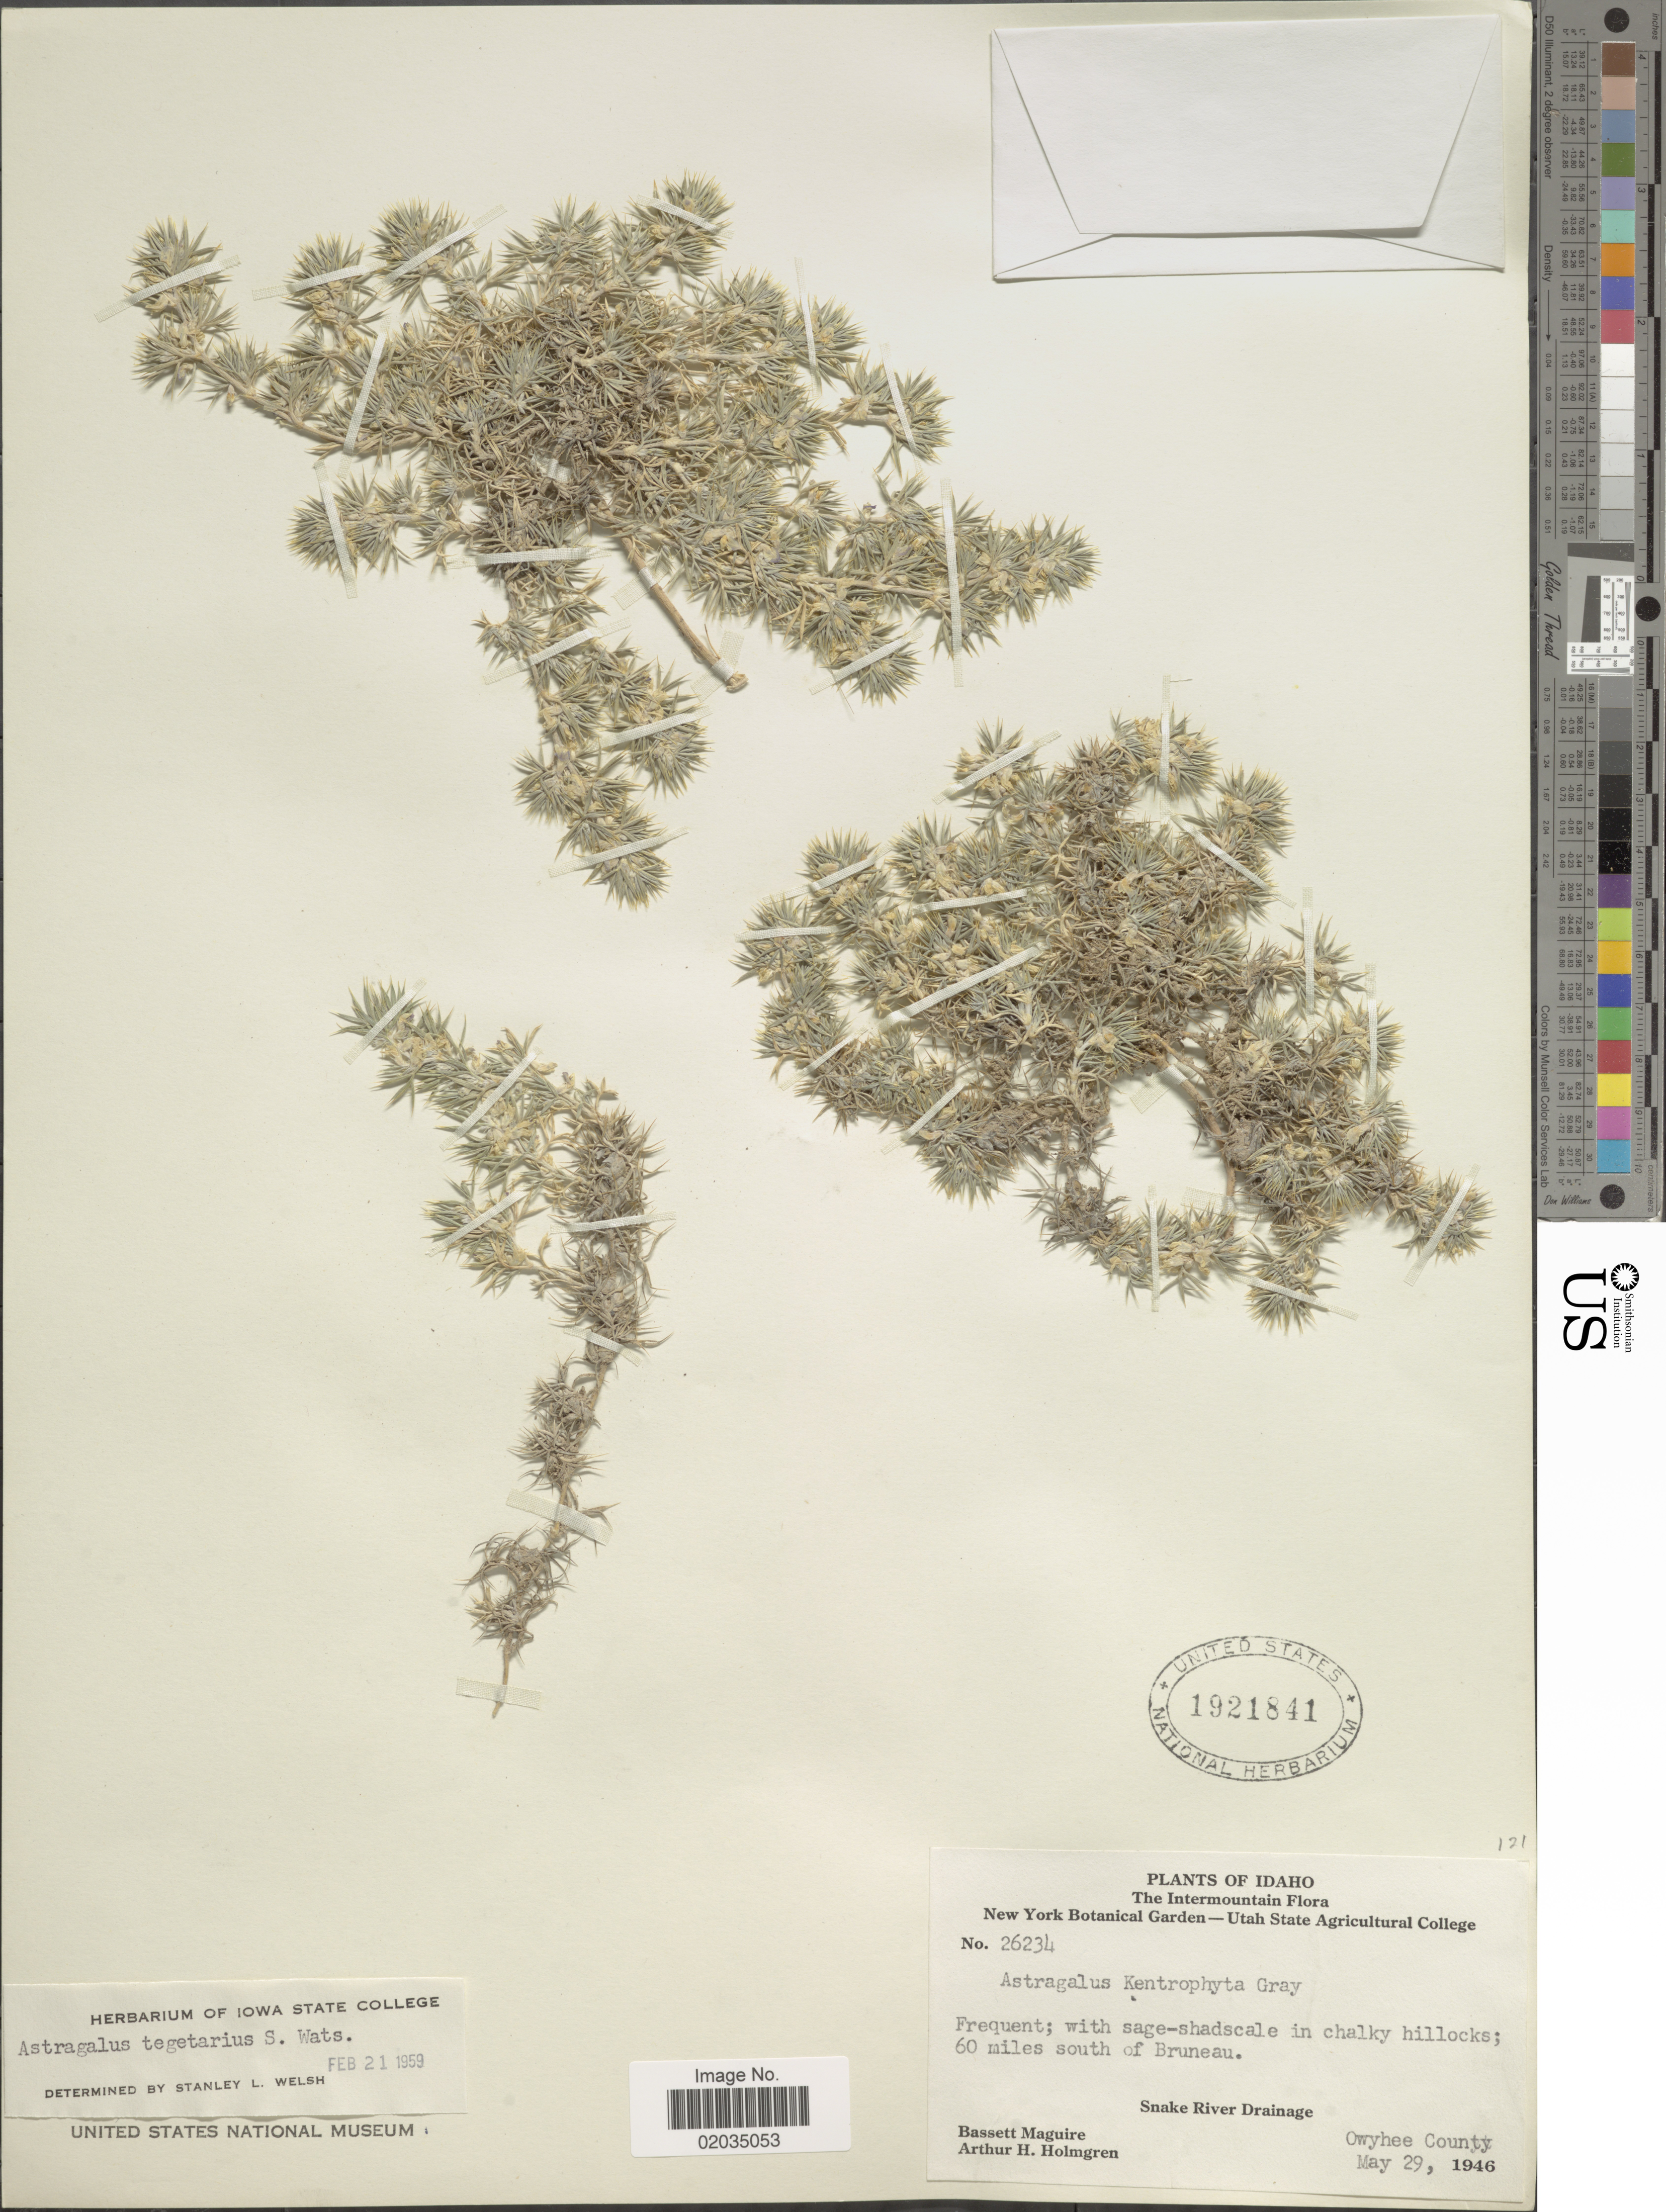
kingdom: Plantae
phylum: Tracheophyta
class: Magnoliopsida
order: Fabales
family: Fabaceae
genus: Astragalus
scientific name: Astragalus tegetarioides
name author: M.E. Jones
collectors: B. Maguire & A. H. Holmgren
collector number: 26234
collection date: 1946-05-29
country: United States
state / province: Idaho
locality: Intermountain, 60 miles south of Bruneau, Snake River Drainage, Owyhee County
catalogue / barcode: US 1921841